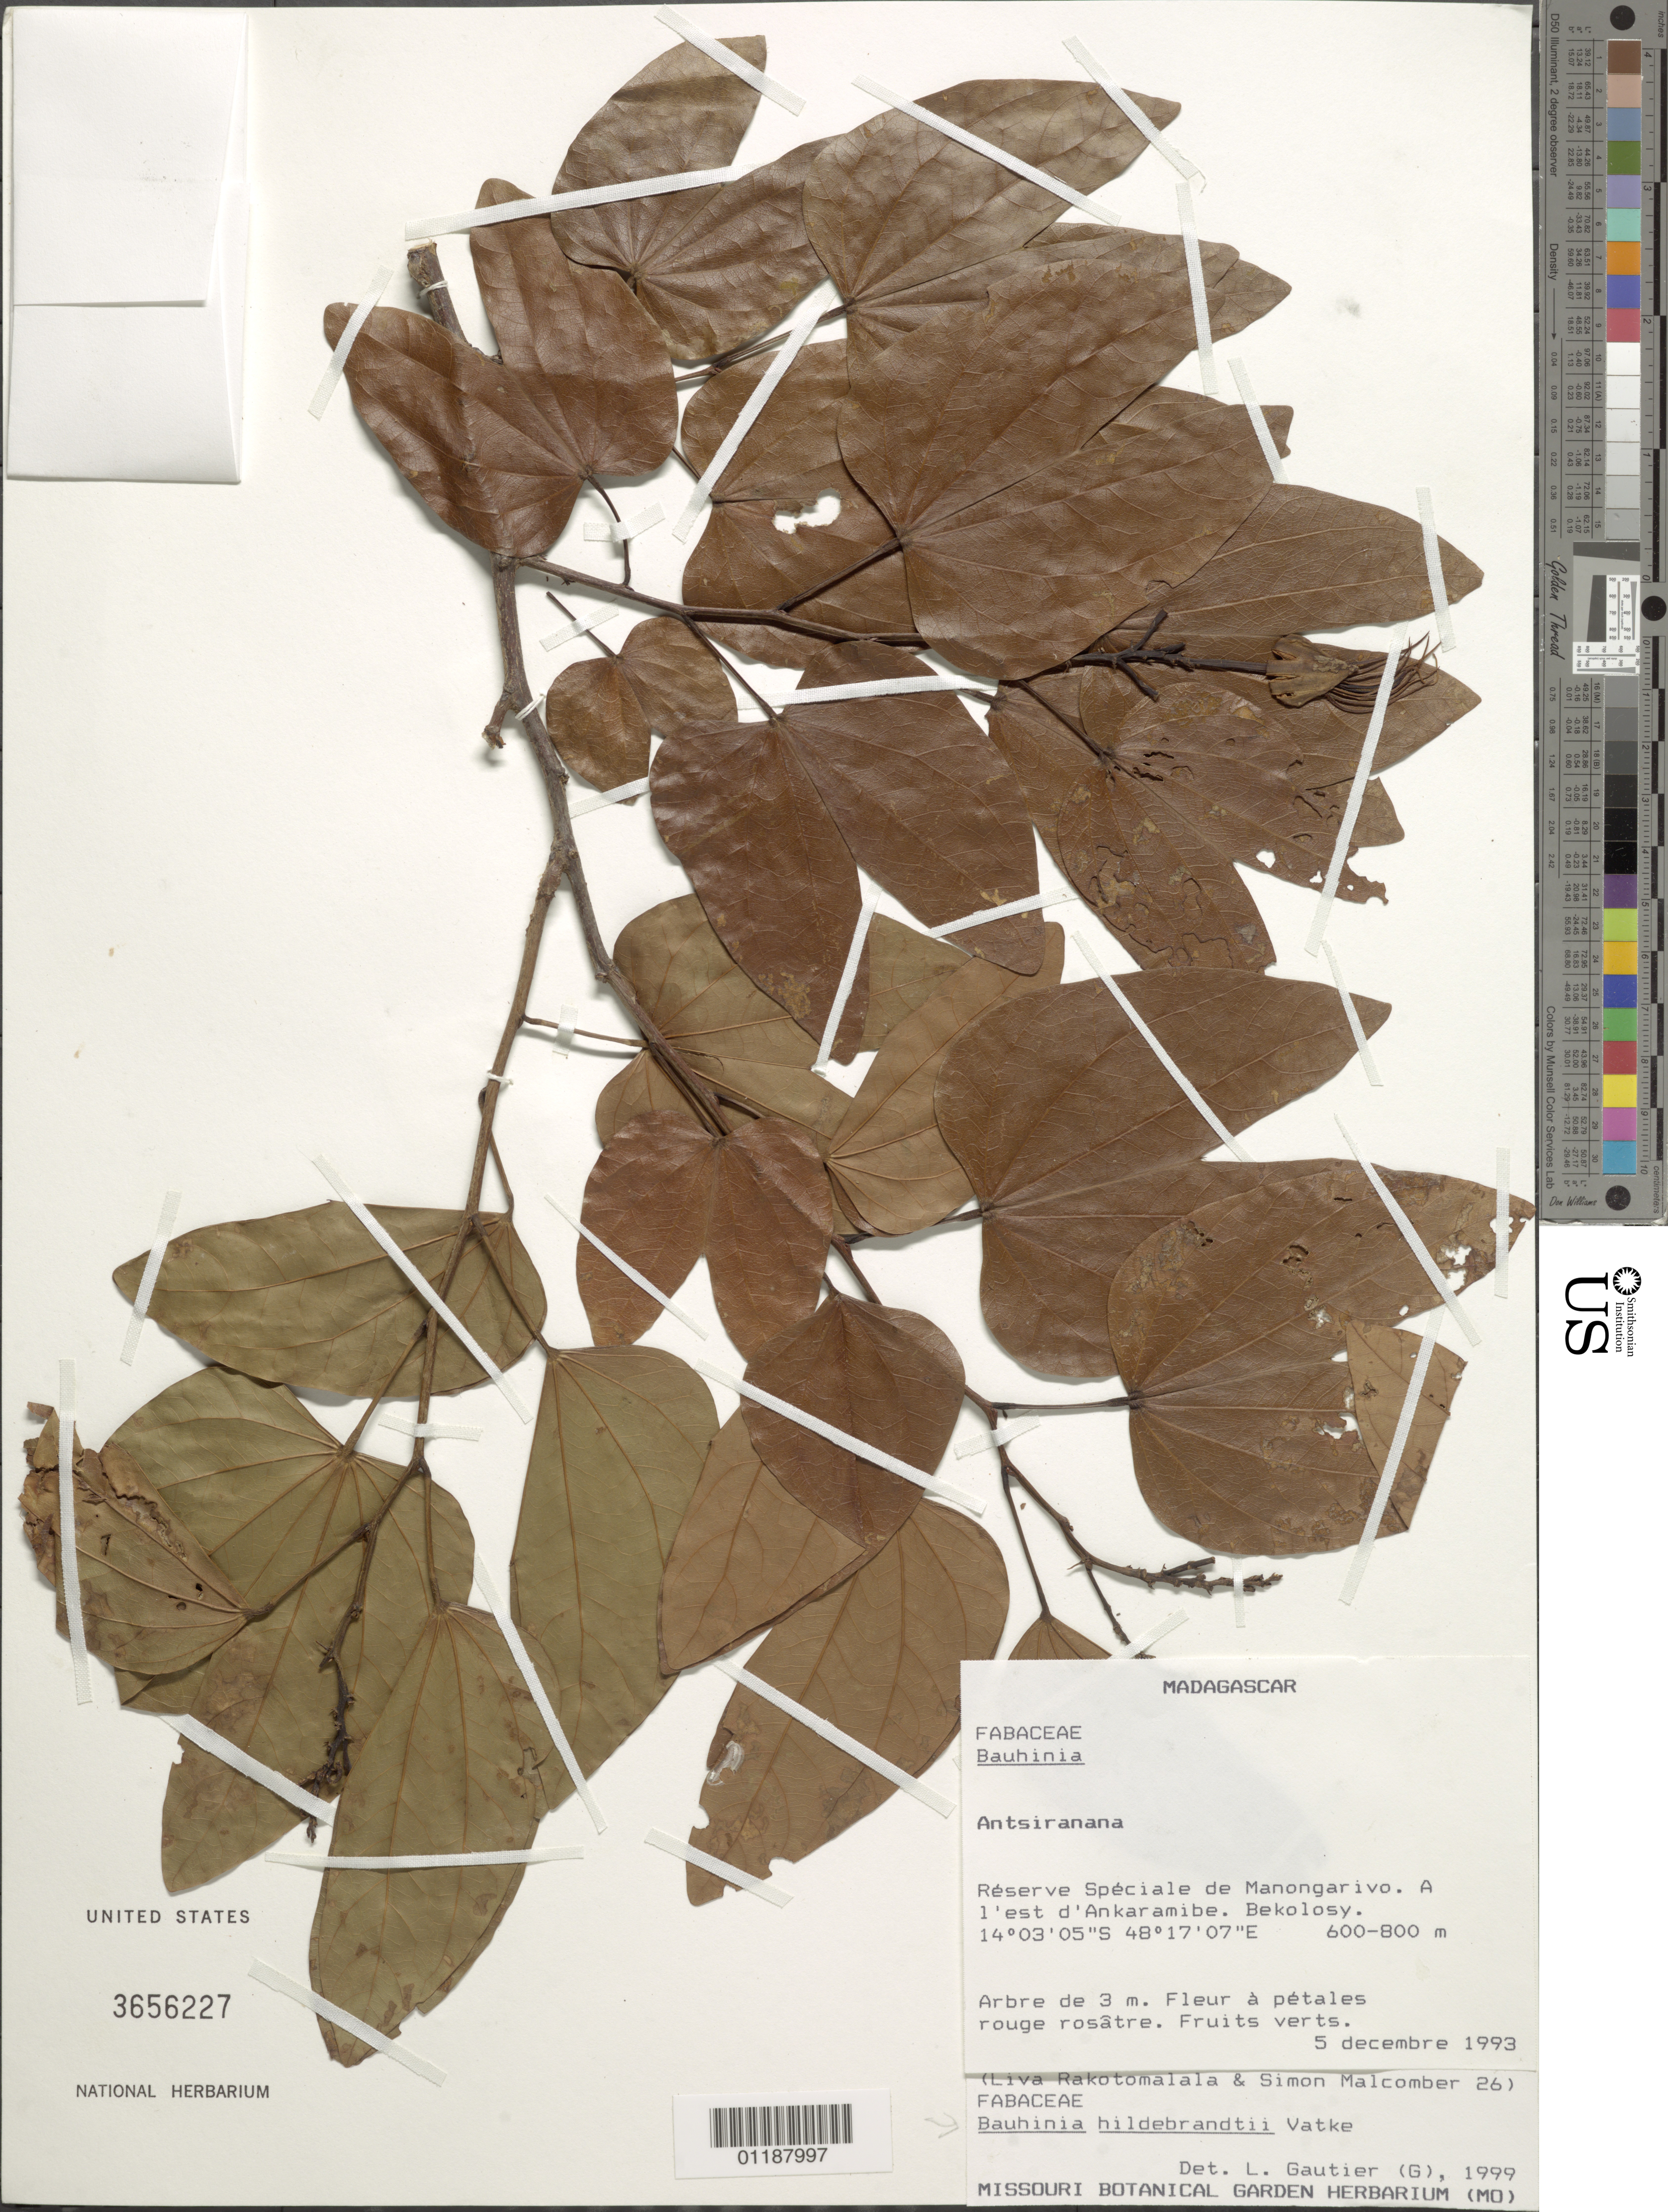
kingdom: Plantae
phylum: Tracheophyta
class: Magnoliopsida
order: Fabales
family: Fabaceae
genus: Bauhinia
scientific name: Bauhinia hildebrandtii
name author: Vatke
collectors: L. Rakotomalala & S. T. Malcomber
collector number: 26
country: Madagascar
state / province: Diana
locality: Reserve Speciale de Manongarivo. A l'est d'Ankaramibe, Bekolosy.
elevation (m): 600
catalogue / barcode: US 3656227